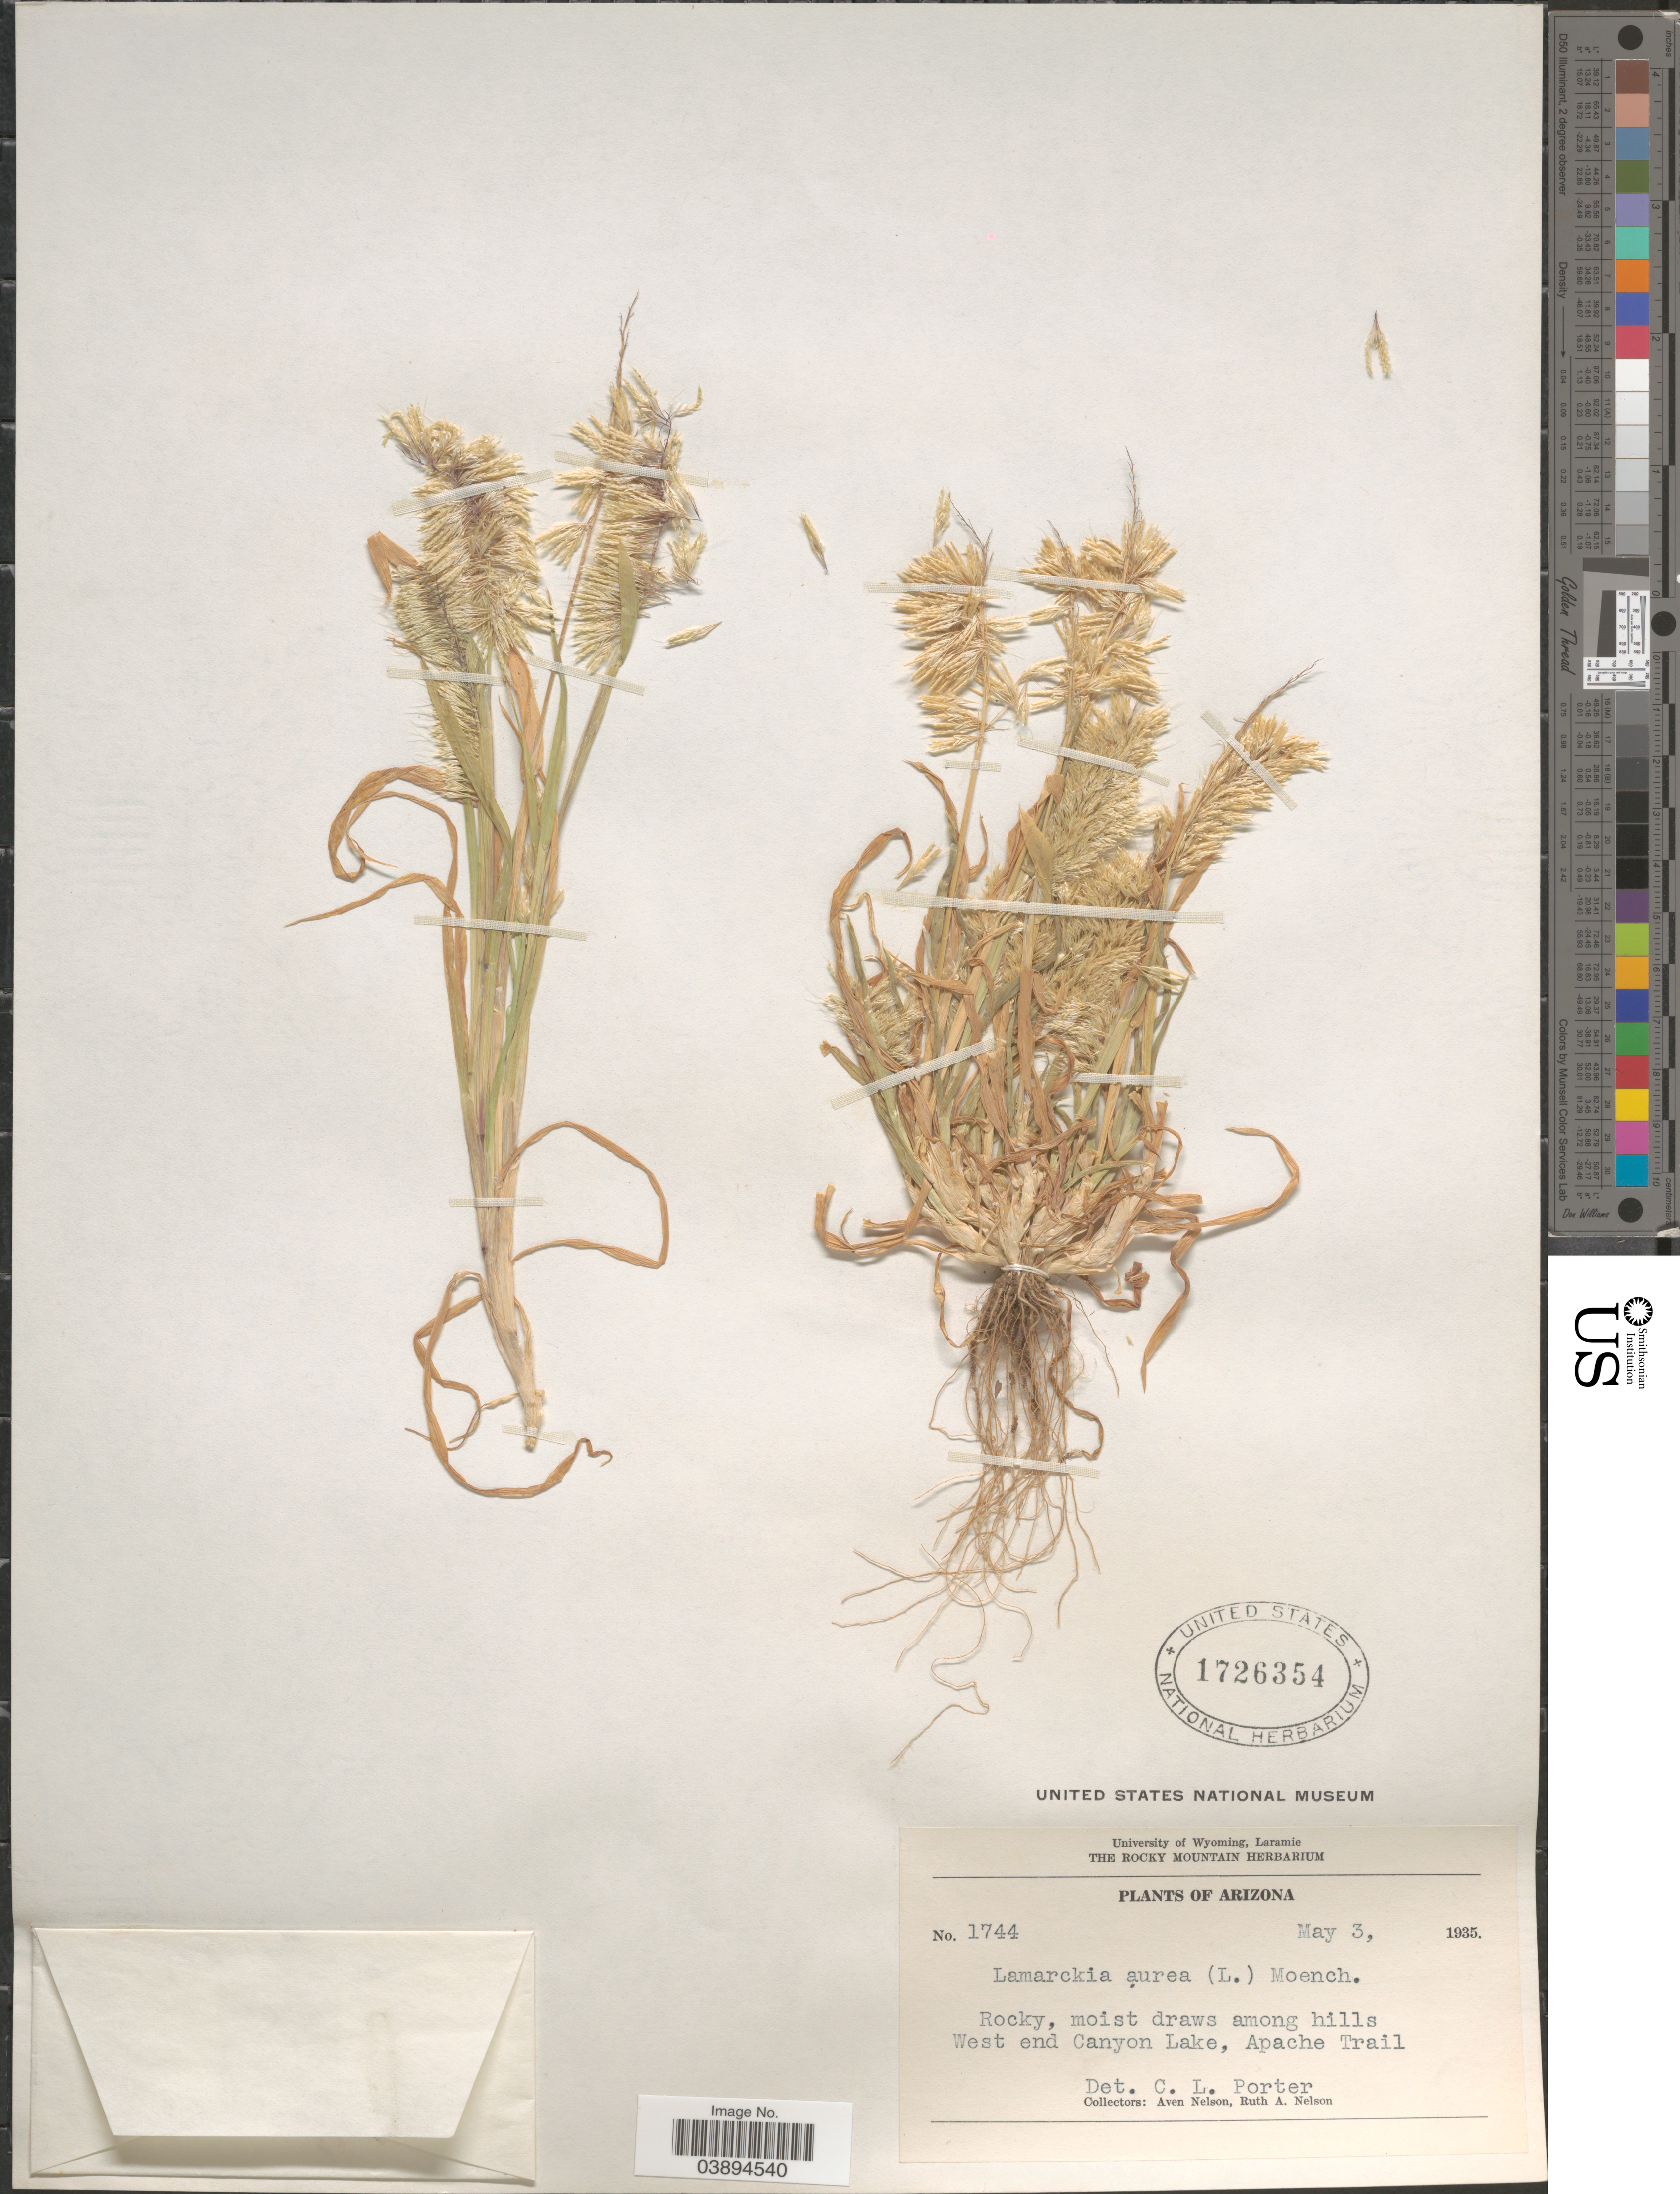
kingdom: Plantae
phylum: Tracheophyta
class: Liliopsida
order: Poales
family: Poaceae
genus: Lamarckia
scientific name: Lamarckia aurea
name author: (L.) Moench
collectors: A. Nelson & R. A. Nelson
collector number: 1744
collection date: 1935-05-03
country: United States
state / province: Arizona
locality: Among hills West end Canyon Lake, Apache Trail.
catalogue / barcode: US 1726354